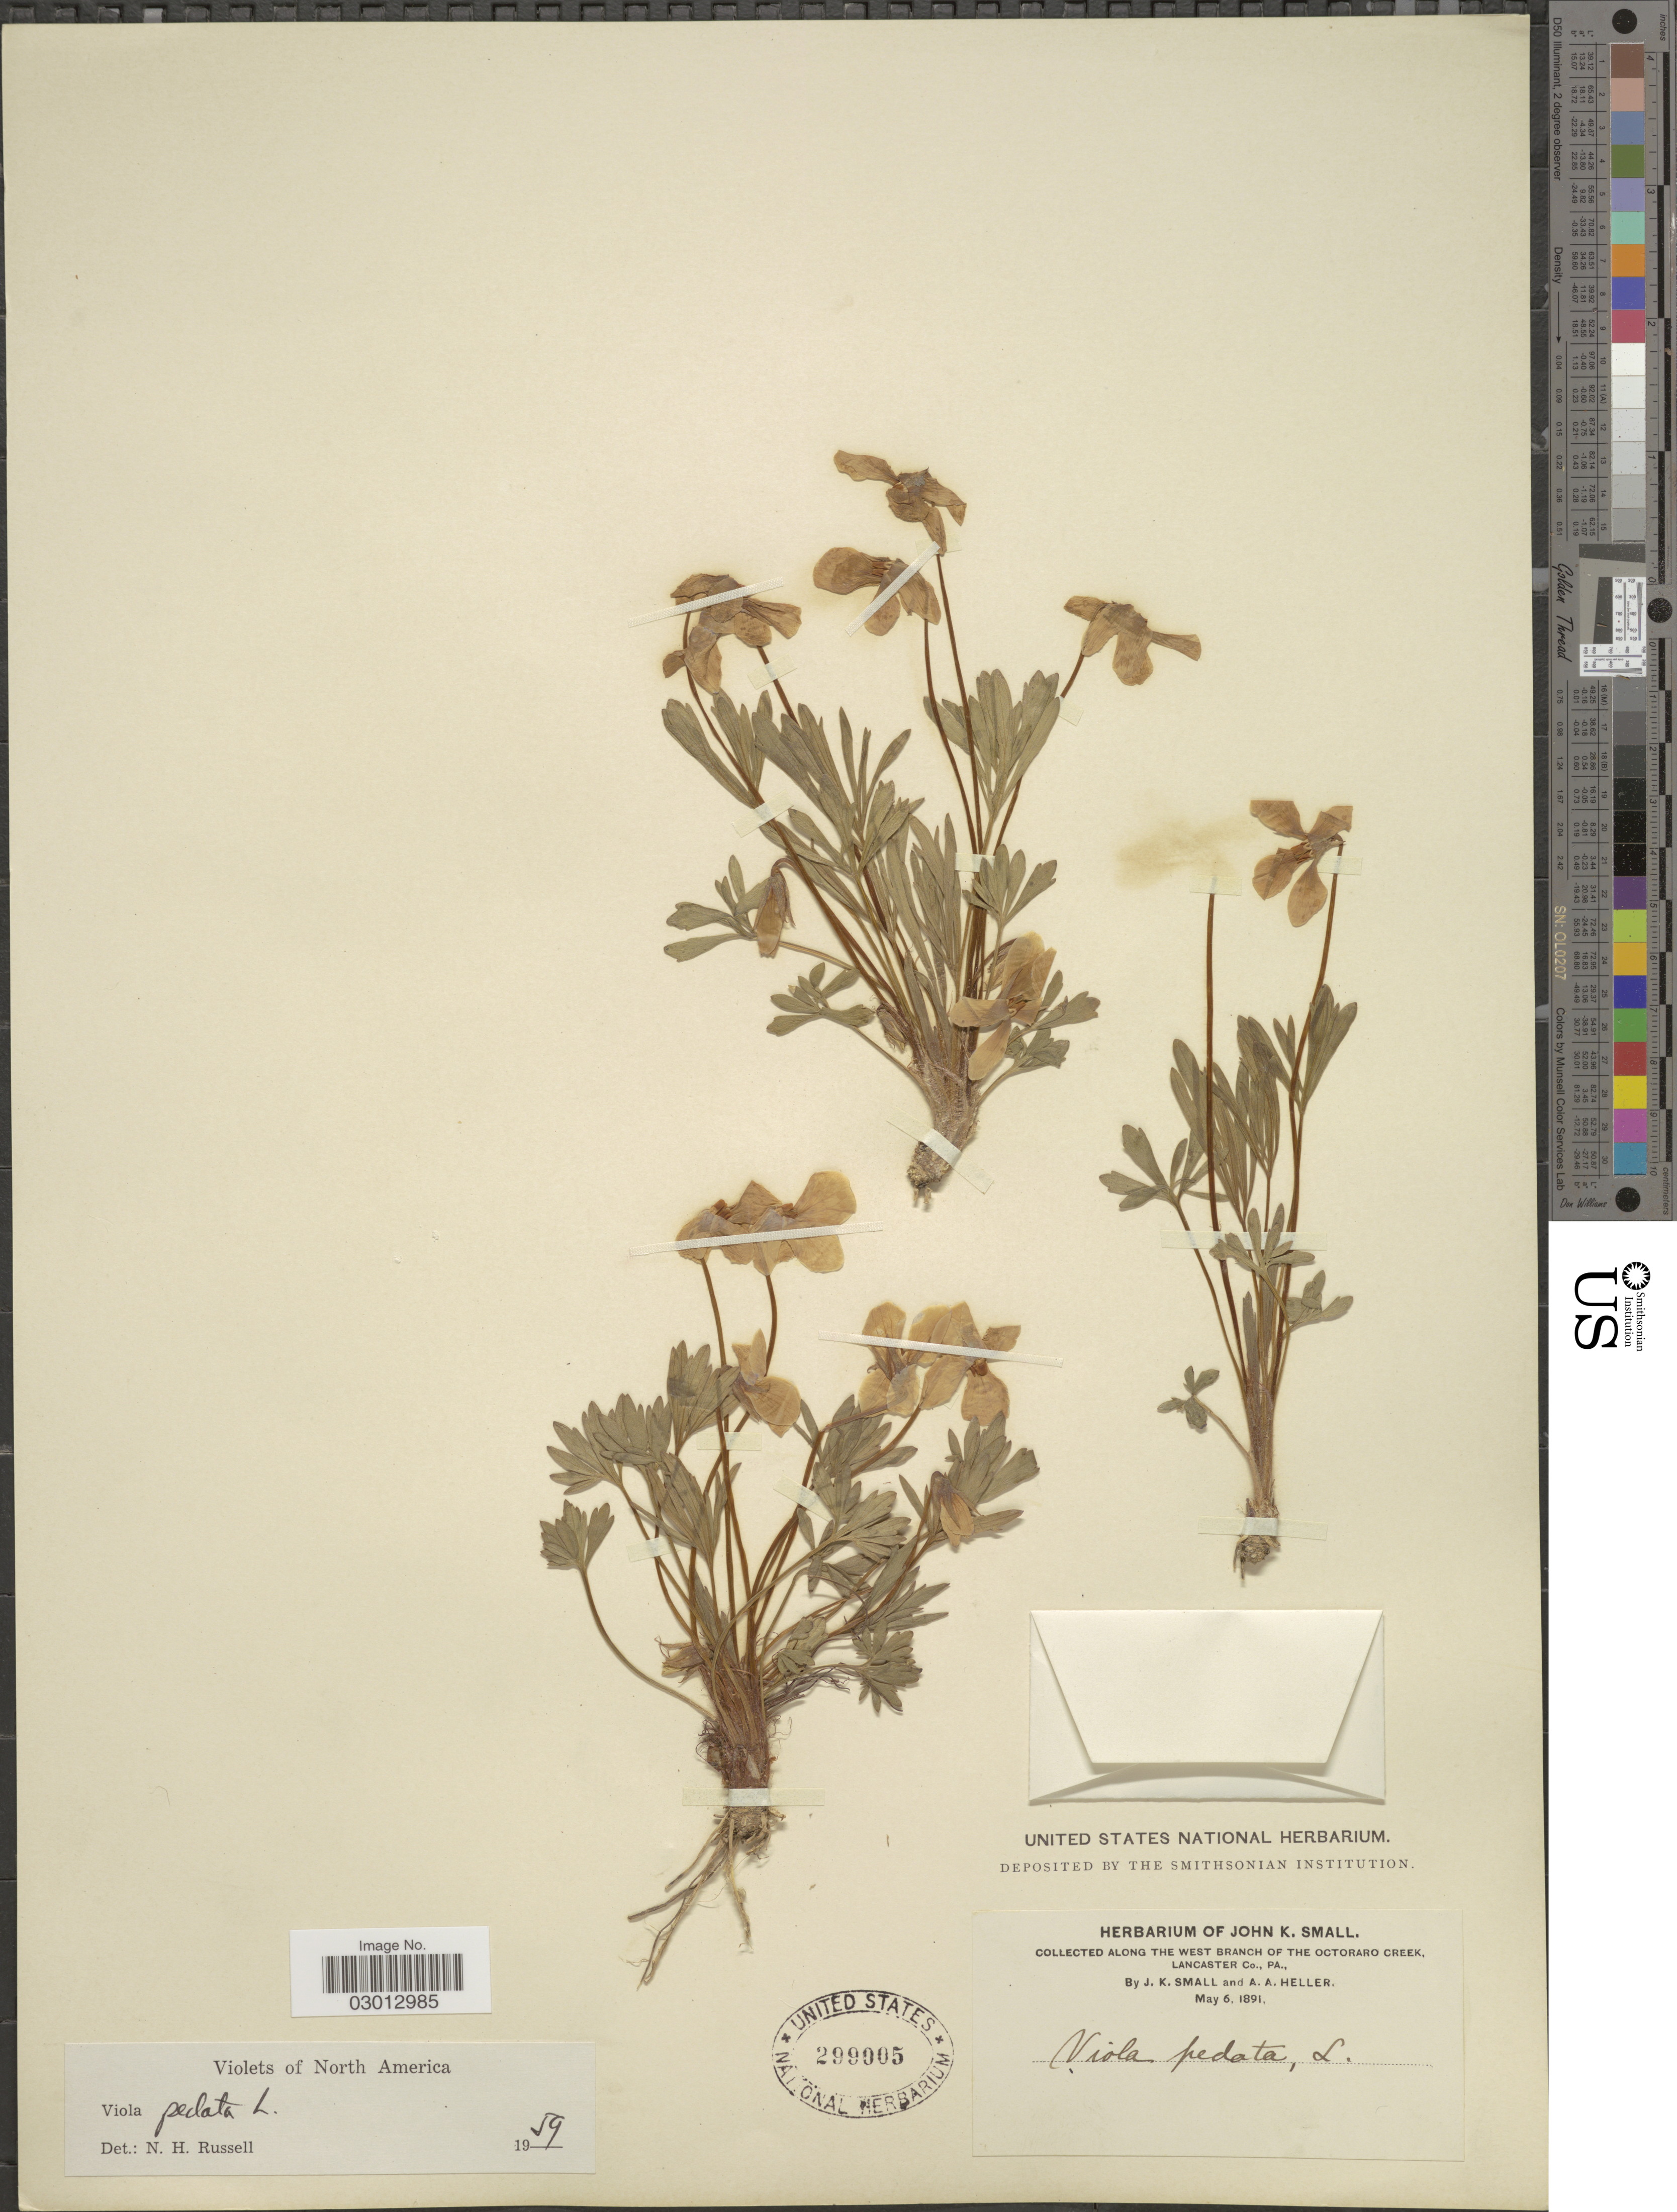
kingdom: Plantae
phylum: Tracheophyta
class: Magnoliopsida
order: Malpighiales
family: Violaceae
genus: Viola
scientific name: Viola pedata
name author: L.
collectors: J. K. Small & A. A. Heller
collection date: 1891-05-06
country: United States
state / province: Pennsylvania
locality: Along the West Branch of the Octoraro Creek, Lancaster Co.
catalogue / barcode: US 299005